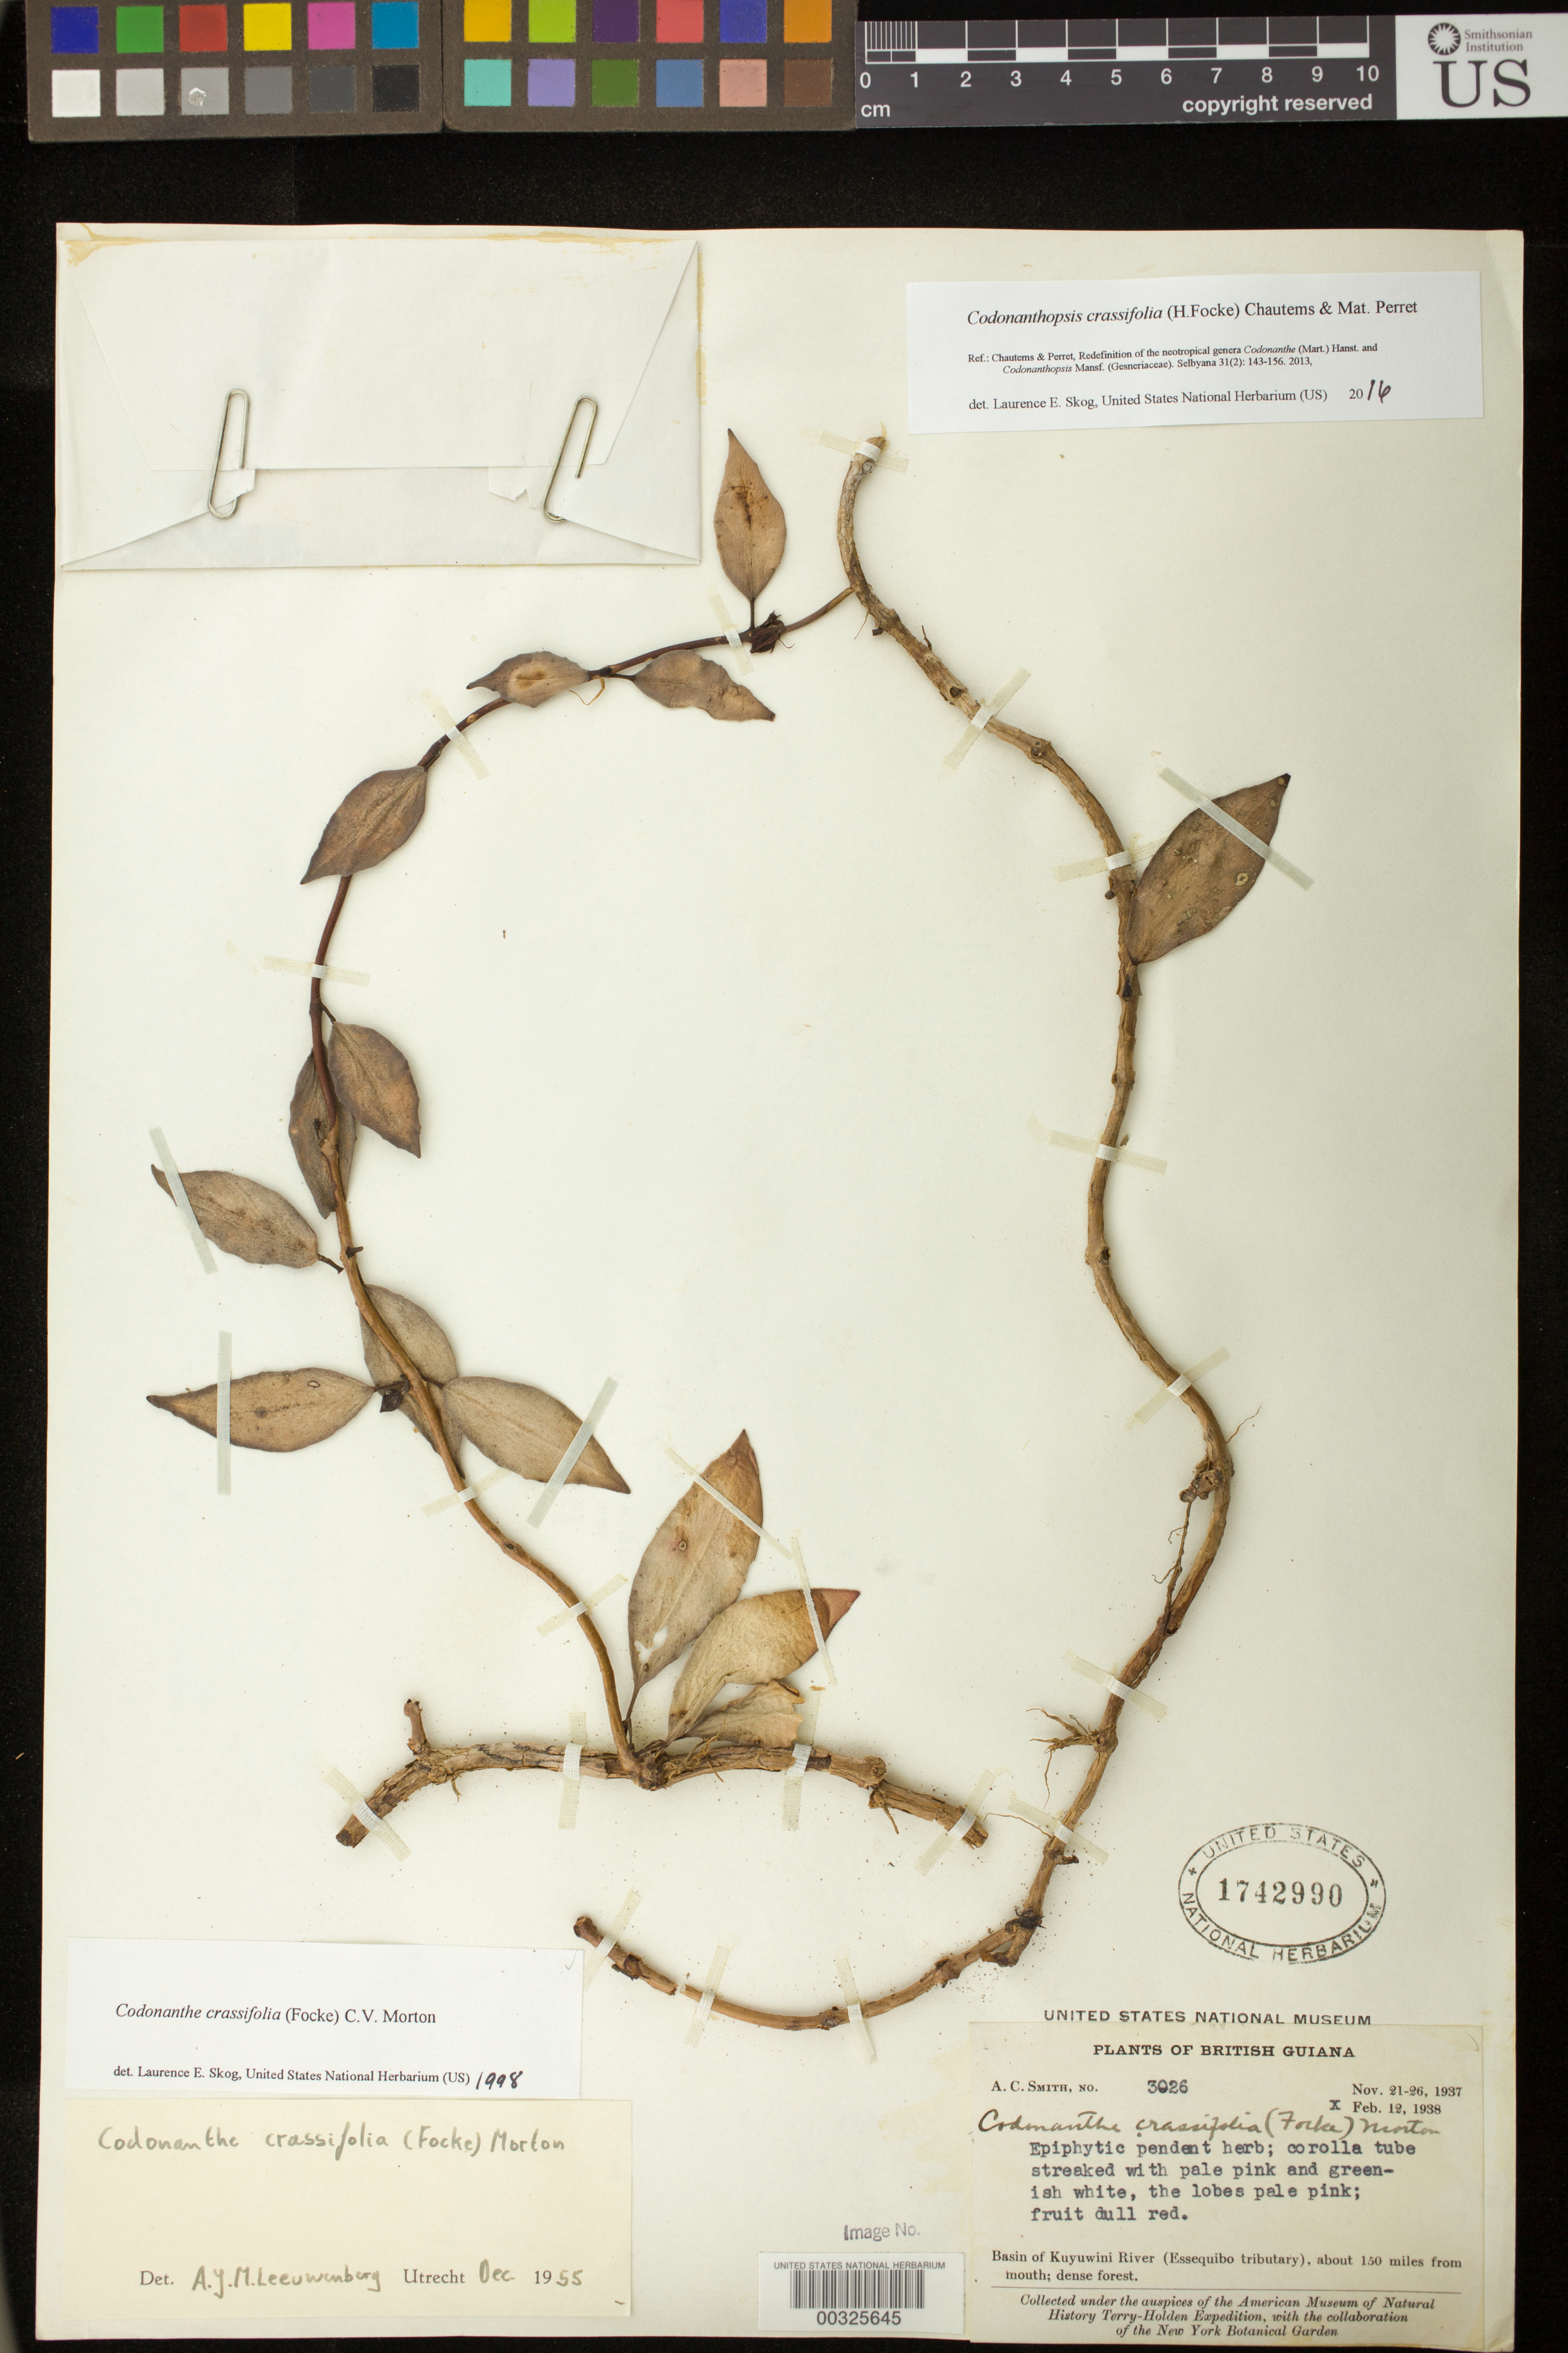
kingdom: Plantae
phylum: Tracheophyta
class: Magnoliopsida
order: Lamiales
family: Gesneriaceae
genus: Codonanthopsis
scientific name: Codonanthopsis crassifolia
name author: (H. Focke) Chautems & Mat.Perret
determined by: Skog, Laurence E.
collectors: A. C. Smith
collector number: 3026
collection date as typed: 12 Feb 1938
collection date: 1938-02-12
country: Guyana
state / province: U. Takutu-U. Essequibo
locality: Basin of Kuyuwini River (Essequibo tributary), about 150 miles from mouth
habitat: Dense forest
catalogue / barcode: US 1742990